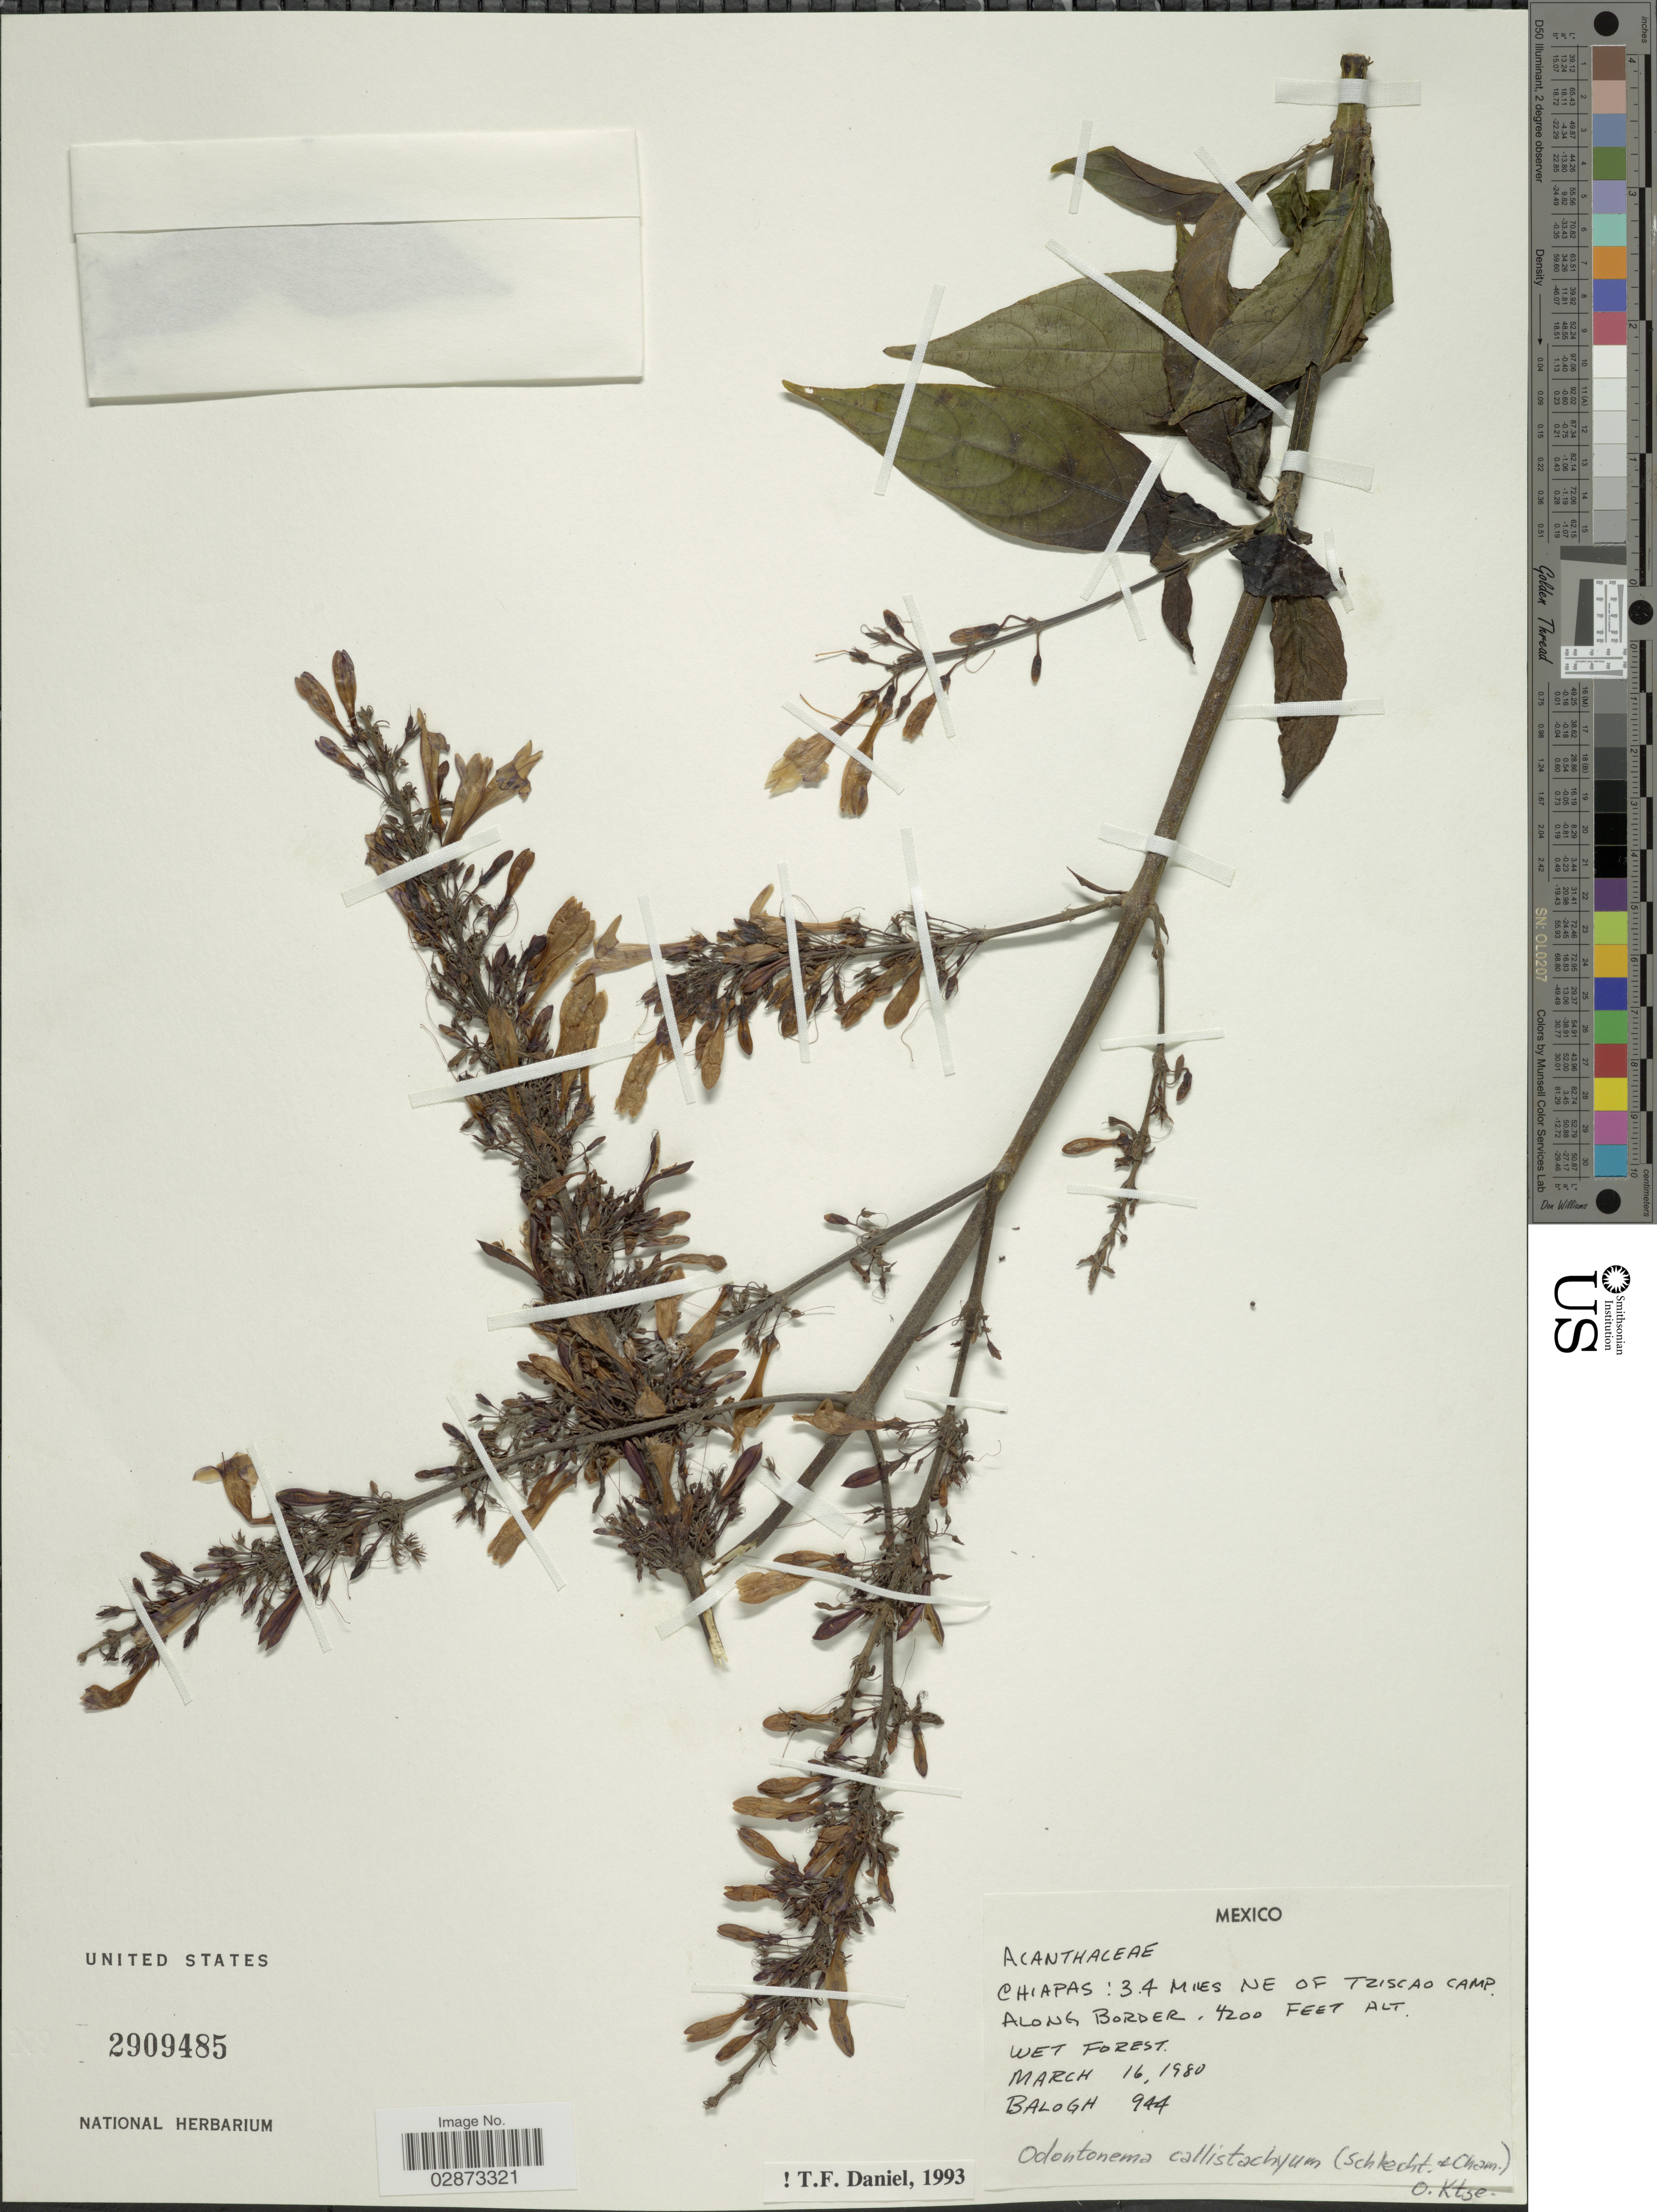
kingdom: Plantae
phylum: Tracheophyta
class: Magnoliopsida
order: Lamiales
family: Acanthaceae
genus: Odontonema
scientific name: Odontonema callistachyum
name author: (Schltdl. & Cham.) Kuntze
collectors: -. Balogh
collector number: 944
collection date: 1980-03-16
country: Mexico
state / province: Chiapas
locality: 3.4 miles NE of Tziscao Camp. Along border.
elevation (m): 1280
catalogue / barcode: US 2909485